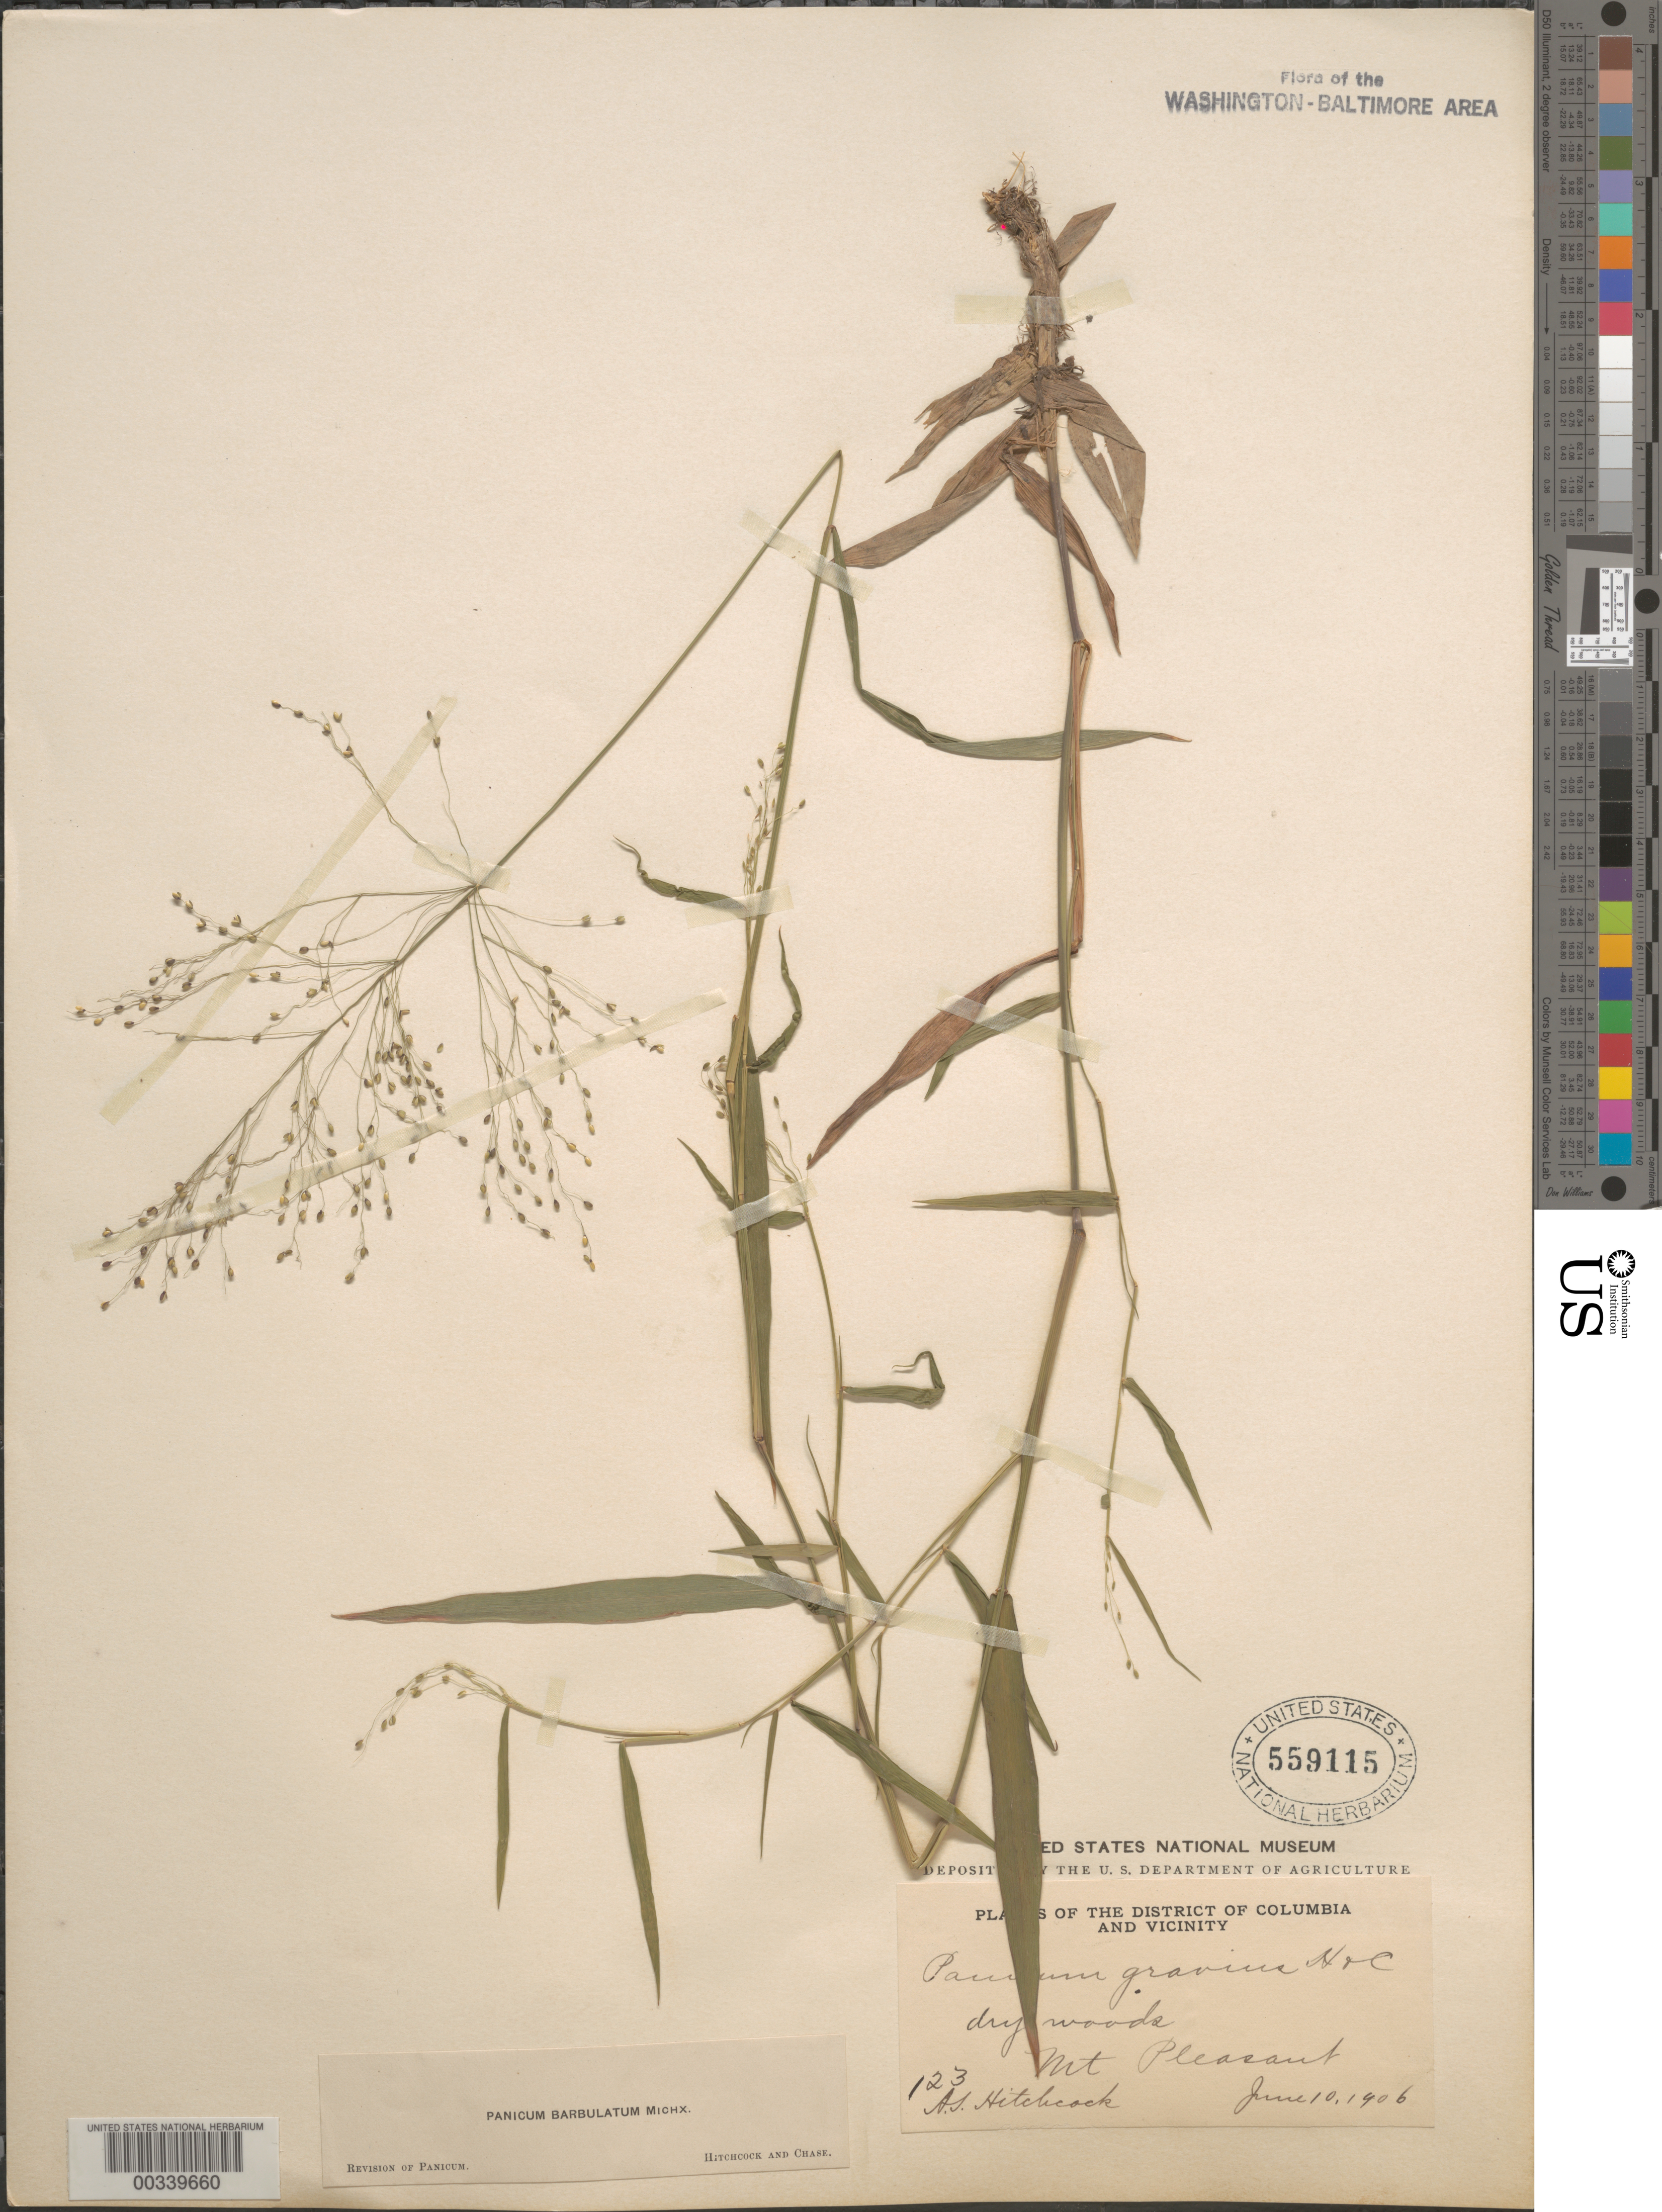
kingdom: Plantae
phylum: Tracheophyta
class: Liliopsida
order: Poales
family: Poaceae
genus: Dichanthelium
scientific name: Dichanthelium dichotomum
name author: (L.) Gould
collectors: A. S. Hitchcock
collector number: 123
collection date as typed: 10 Jun 1906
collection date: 1906-06-10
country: United States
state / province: District of Columbia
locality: Mount Pleasant Rock Creek Park and Vicinity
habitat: Dry woods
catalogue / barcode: US 559115